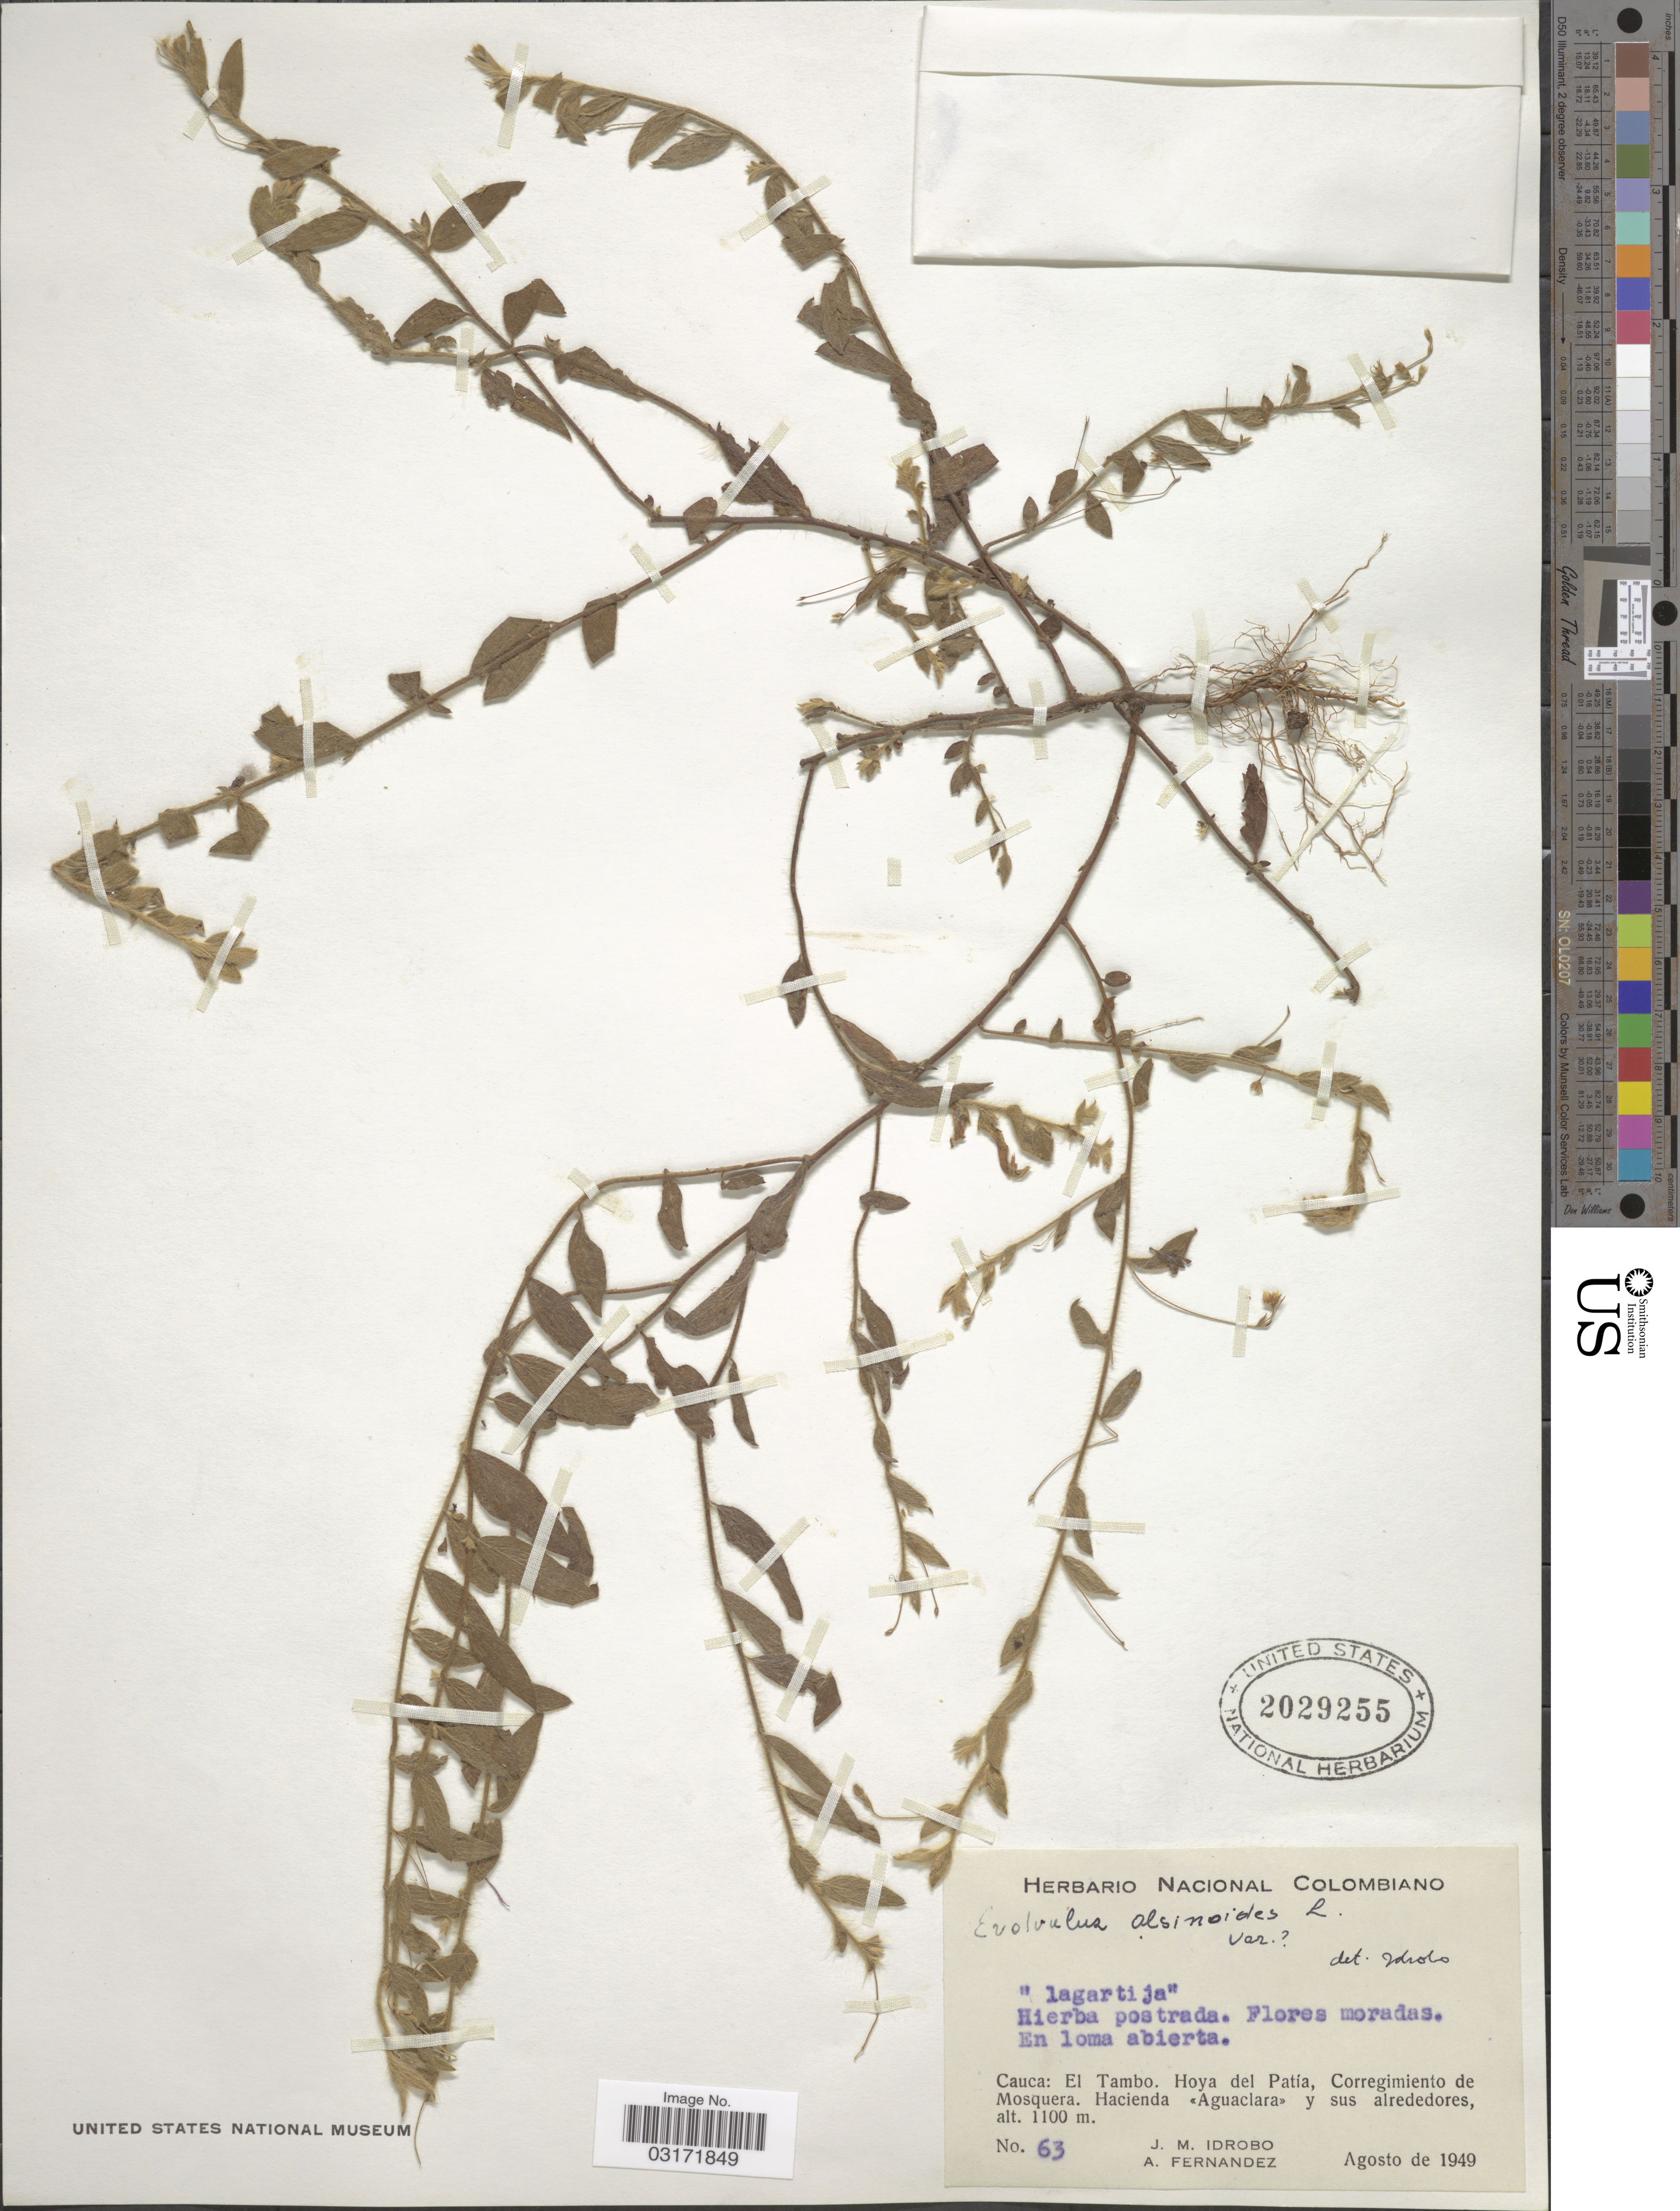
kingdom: Plantae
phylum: Tracheophyta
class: Magnoliopsida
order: Solanales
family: Convolvulaceae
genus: Evolvulus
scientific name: Evolvulus alsinoides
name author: (L.) L.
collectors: J. M. Idrobo & A. Fernandez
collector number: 63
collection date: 1949-08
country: Colombia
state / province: Cauca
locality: El Tambo. Hoya del Patía, Corregimiento de Mosquera. Hacienda Aguaclara y sus alrededores.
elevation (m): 1100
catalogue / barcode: US 2029255